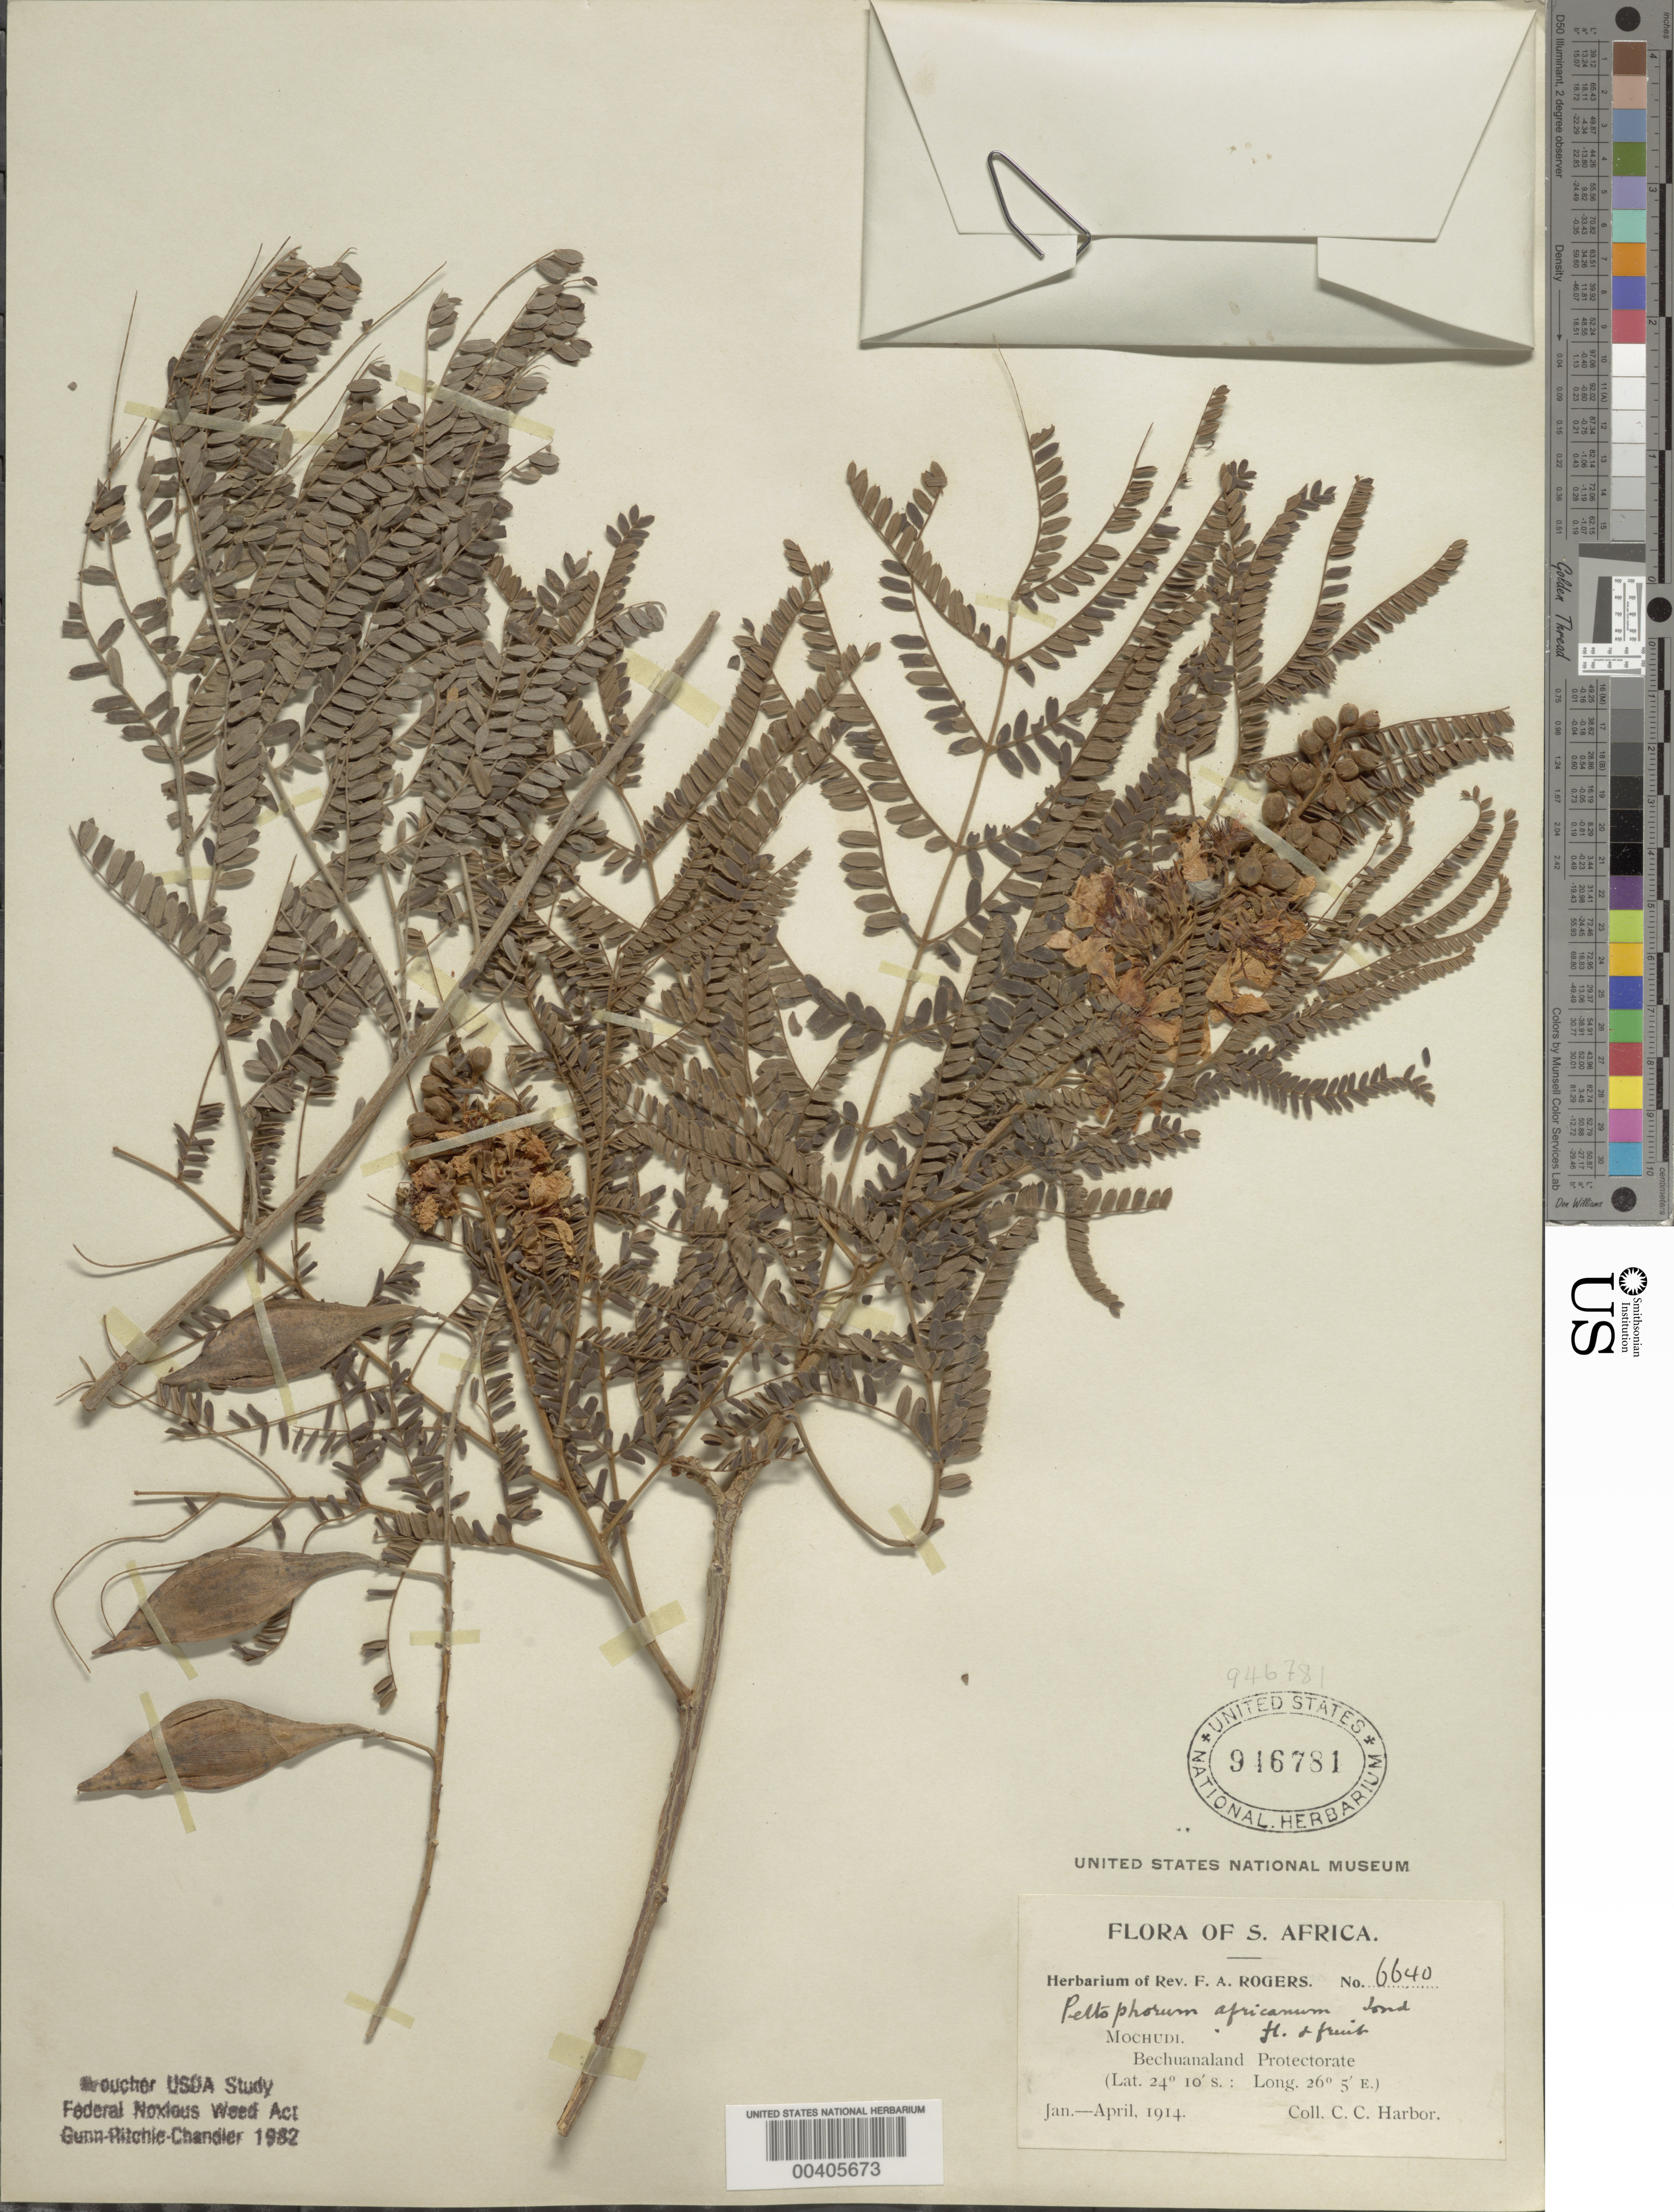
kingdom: Plantae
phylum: Tracheophyta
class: Magnoliopsida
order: Fabales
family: Fabaceae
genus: Peltophorum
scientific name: Peltophorum africanum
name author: Sond.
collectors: C. Harbor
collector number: Rogers 6640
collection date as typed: Jan 1914 to -- Apr 1914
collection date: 1914-01/1914-04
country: Botswana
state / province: Kgatleng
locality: Mochudi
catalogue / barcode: US 946781